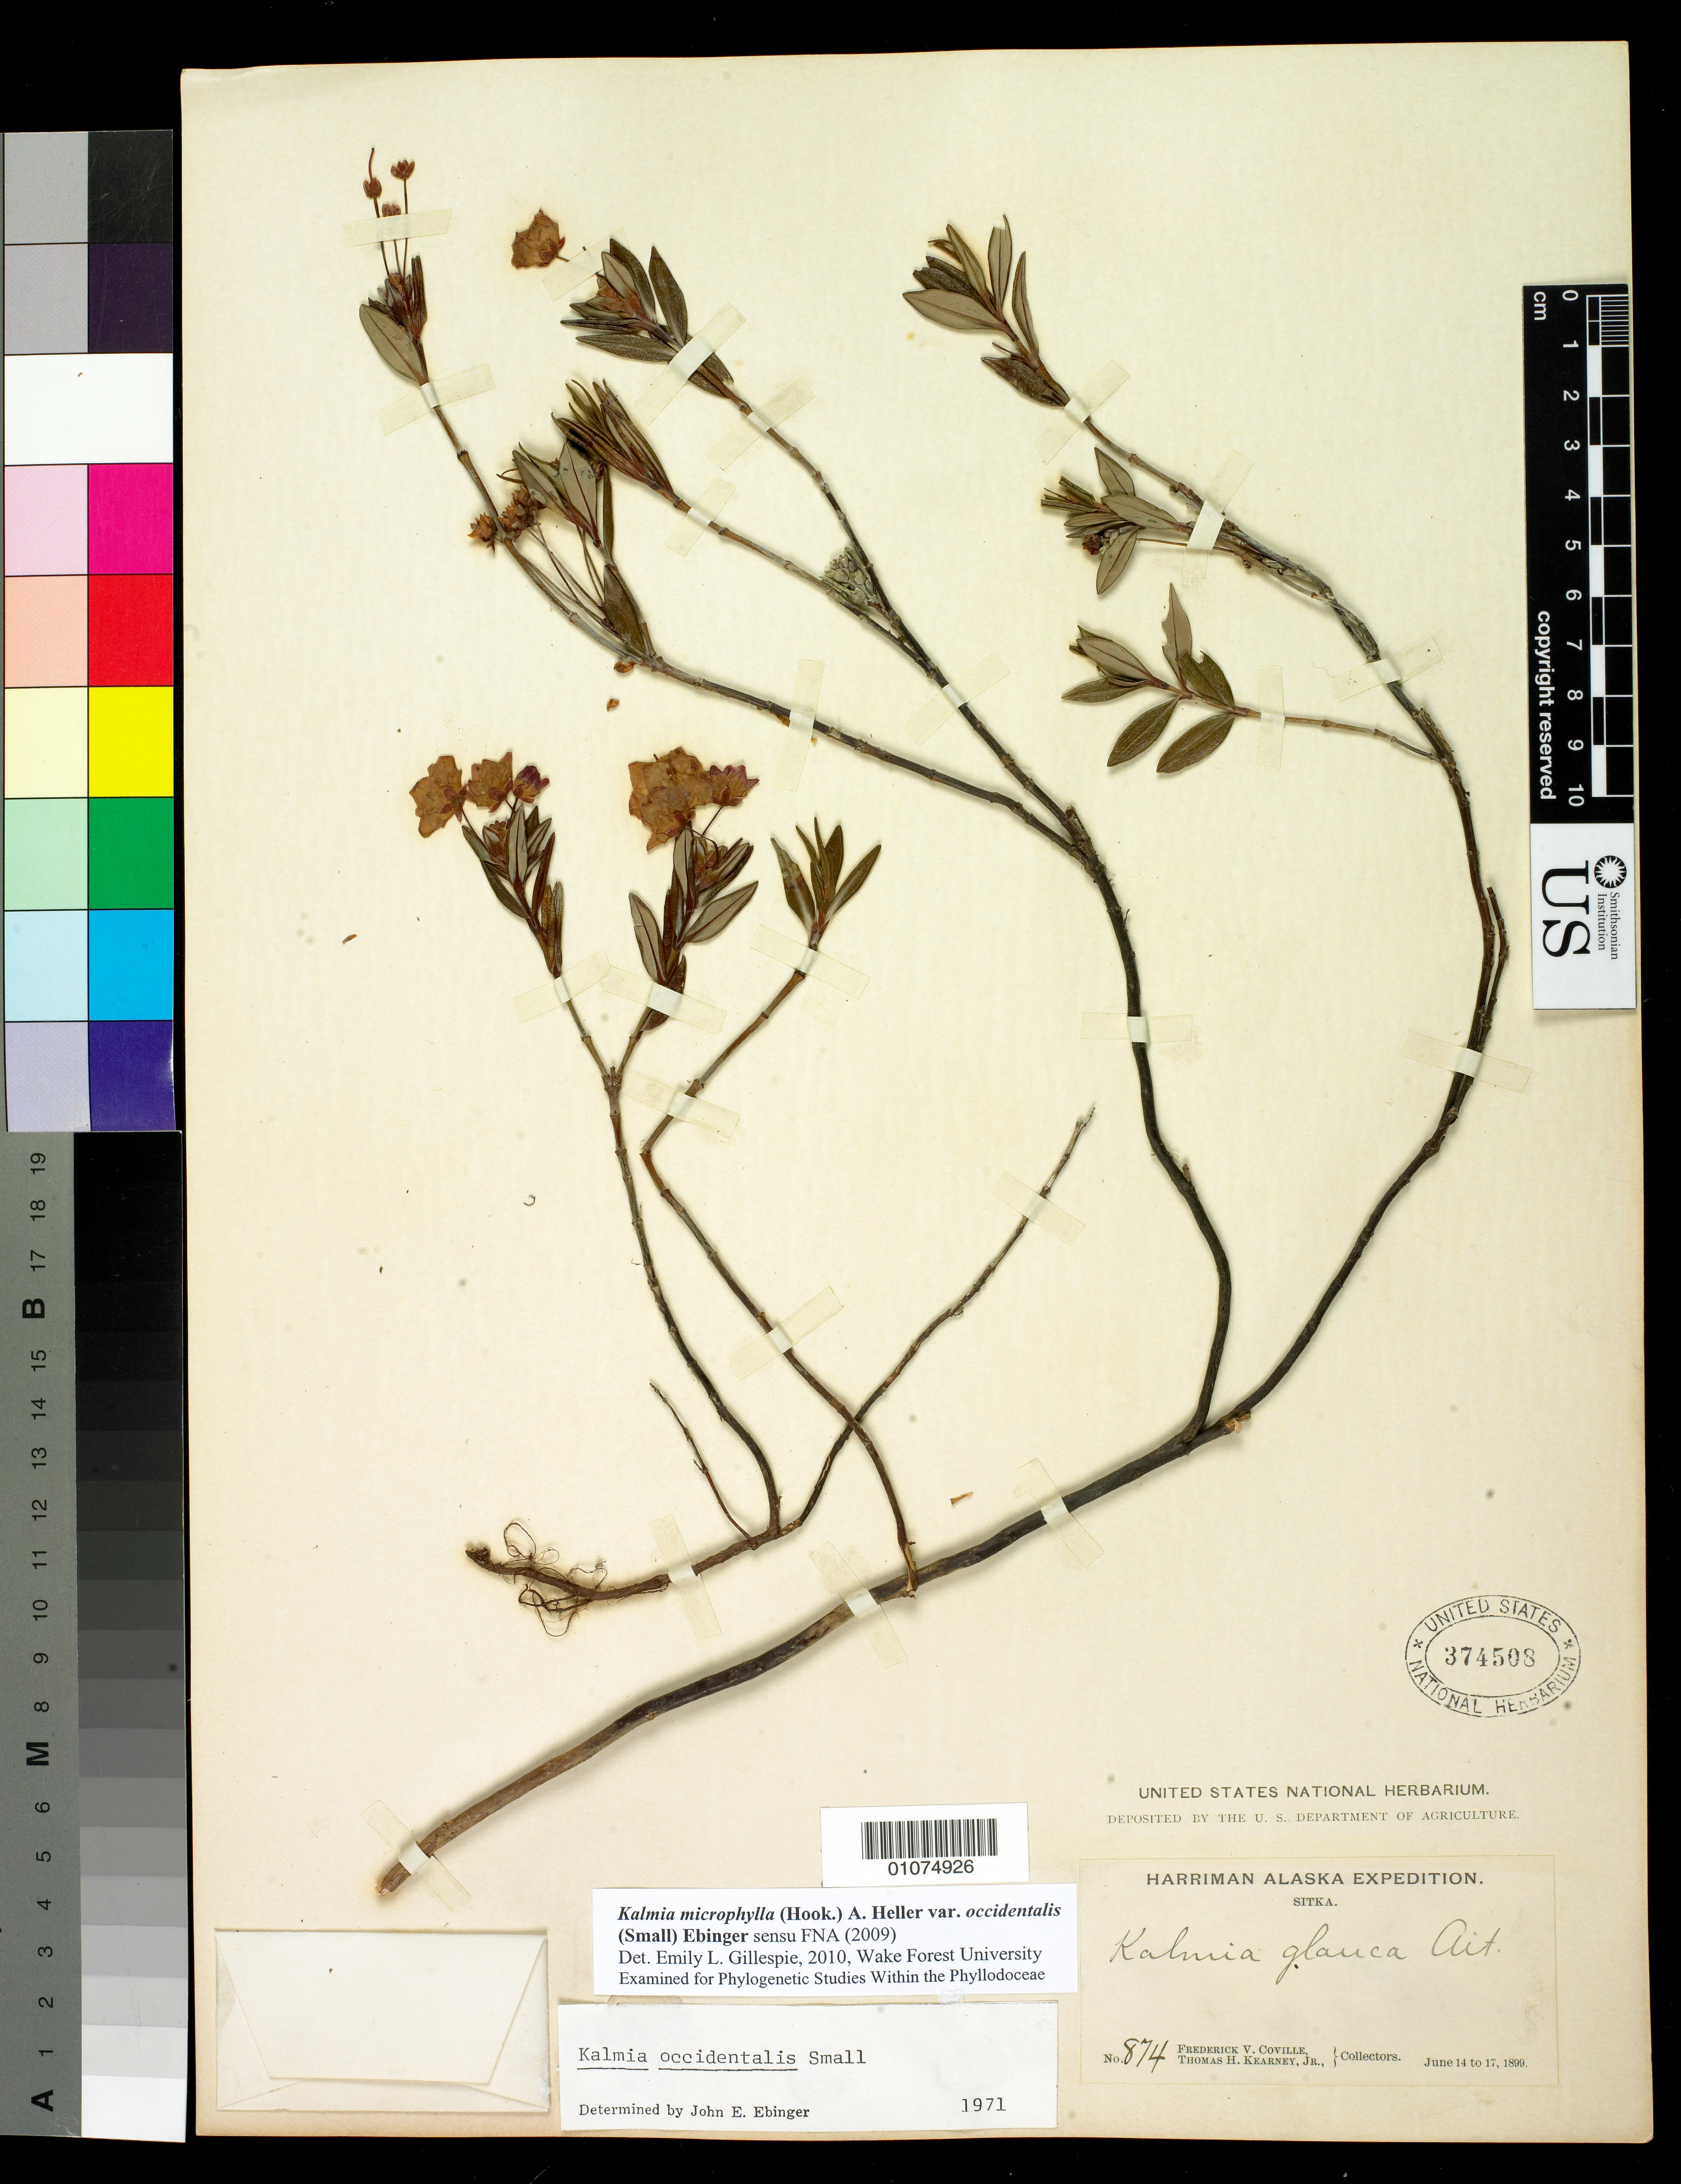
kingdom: Plantae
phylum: Tracheophyta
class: Magnoliopsida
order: Ericales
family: Ericaceae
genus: Kalmia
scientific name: Kalmia microphylla var. occidentalis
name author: (Small) Ebinger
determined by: Gillespie, E. L.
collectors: F. V. Coville & T. H. Kearney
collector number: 874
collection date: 1899-06-14/1899-06-17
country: United States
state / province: Alaska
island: Baranof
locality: Sitka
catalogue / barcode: US 374508